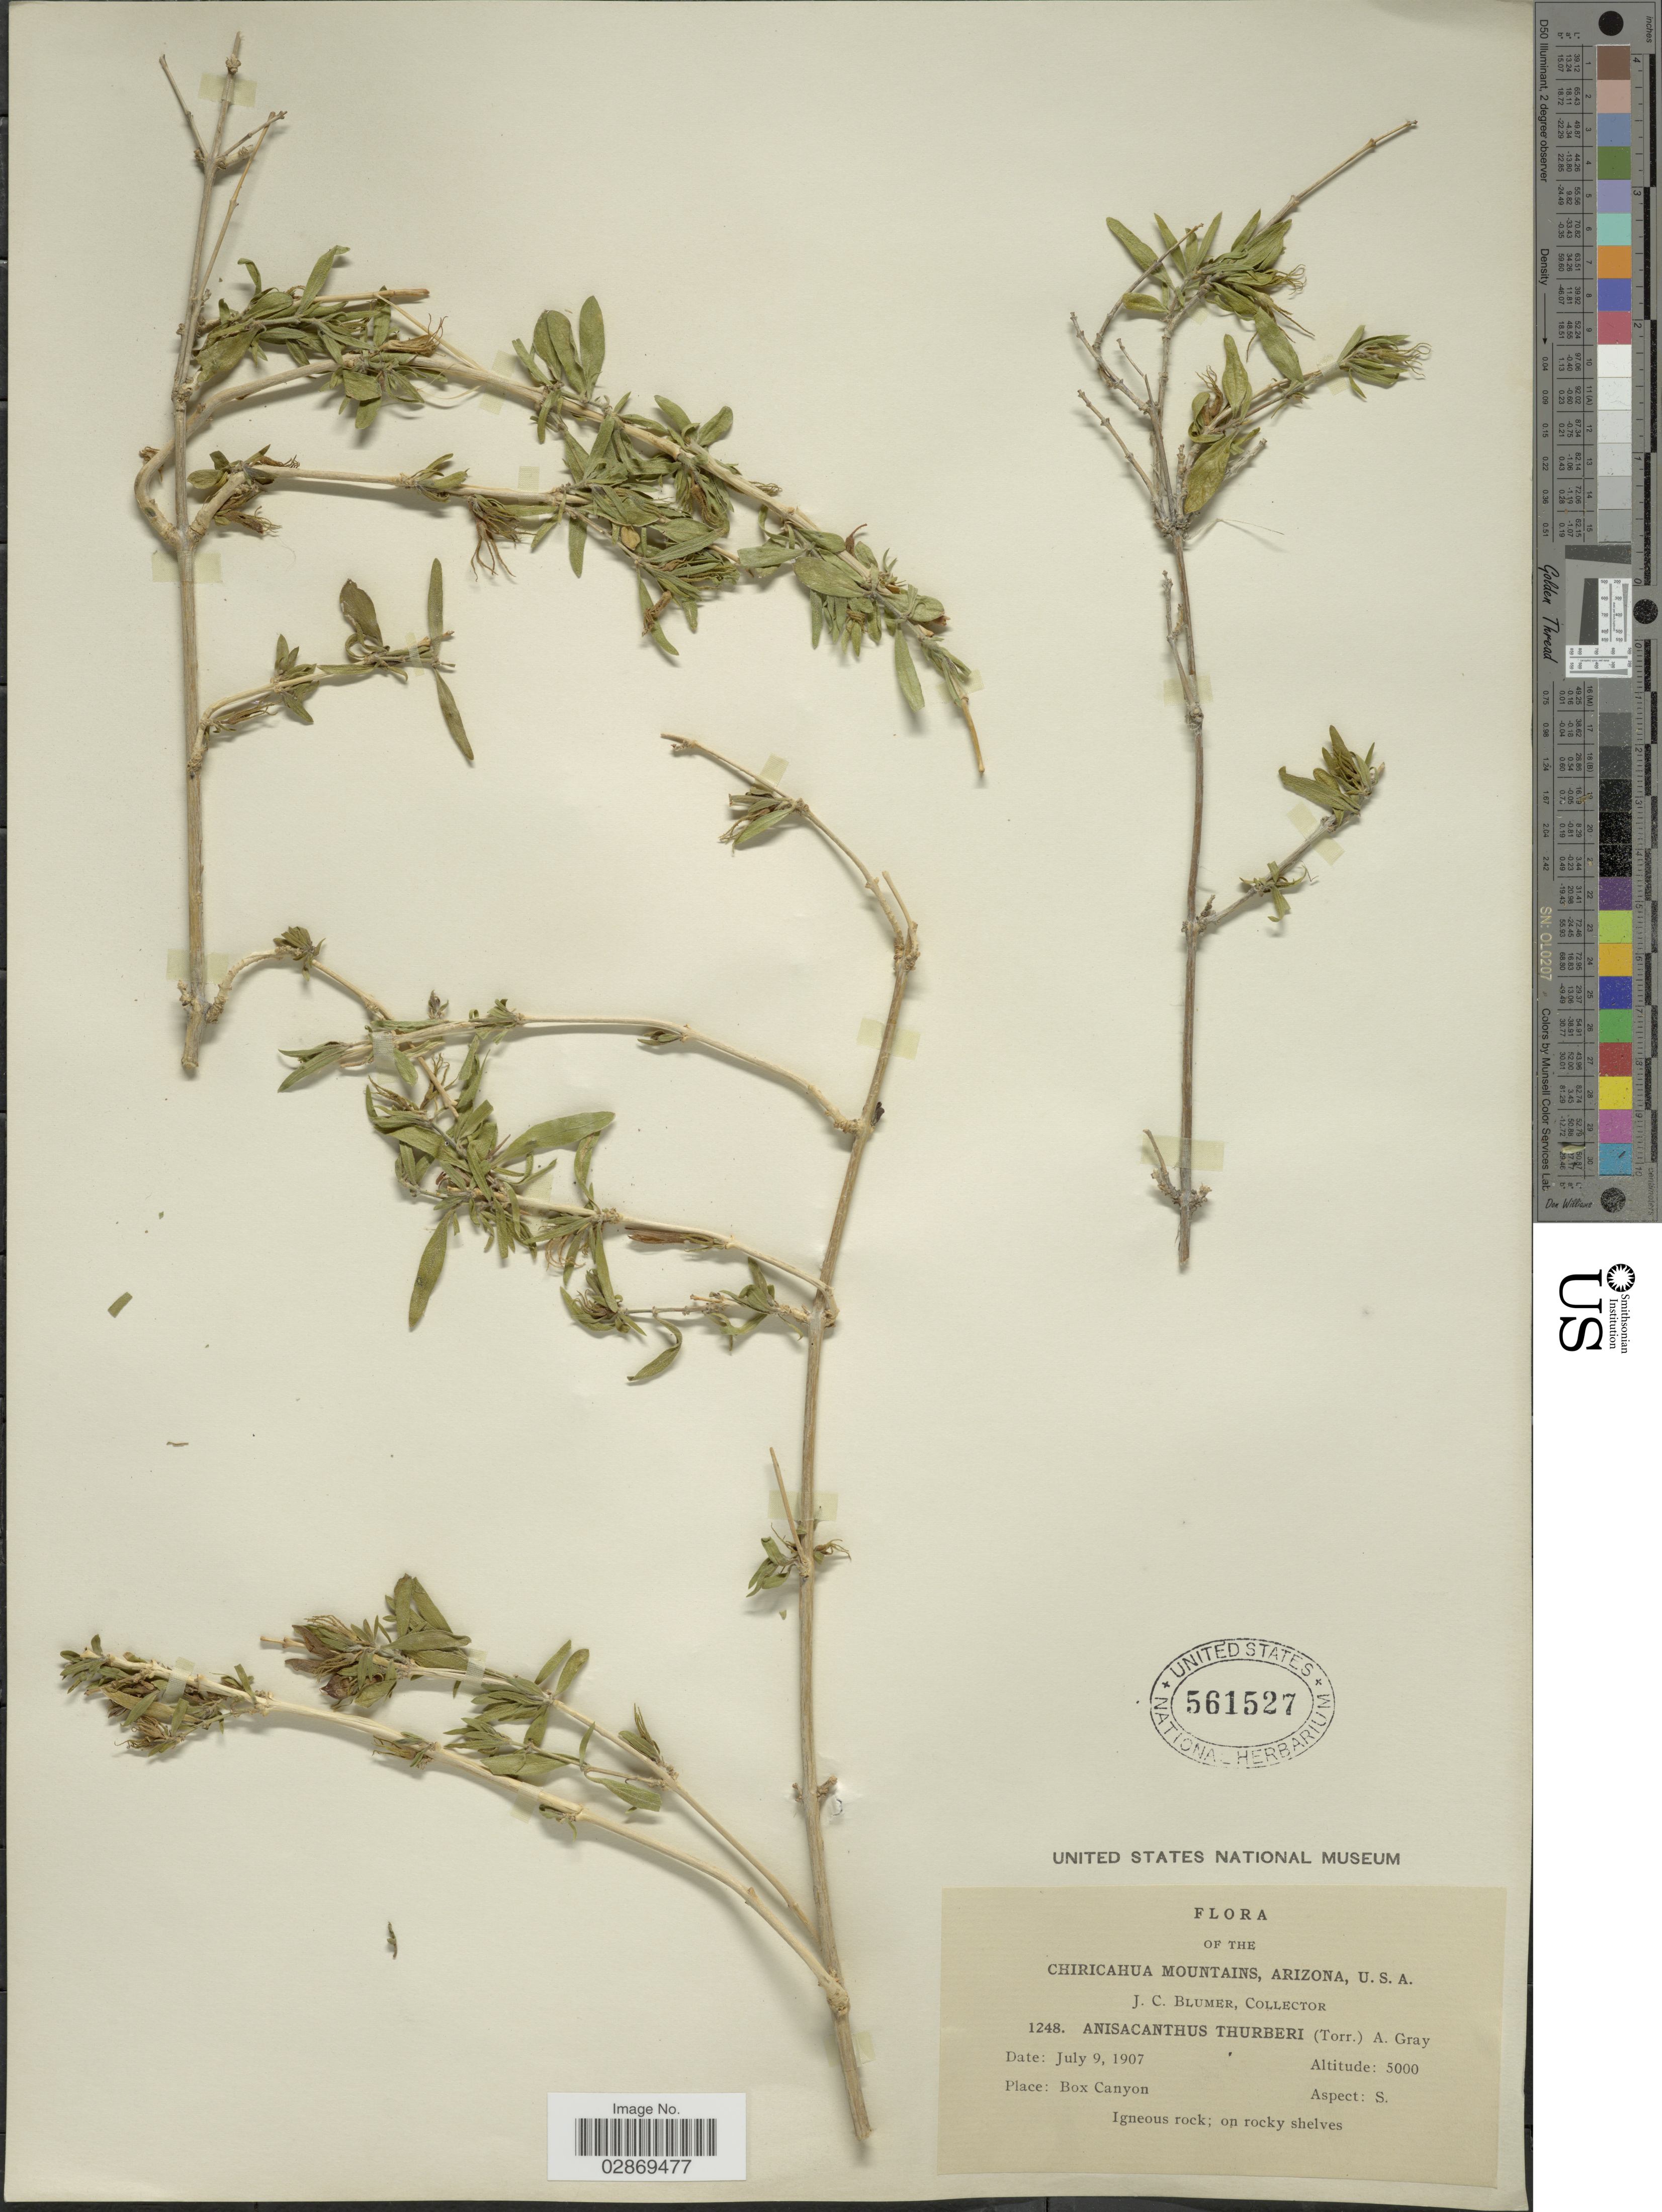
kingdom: Plantae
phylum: Tracheophyta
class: Magnoliopsida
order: Lamiales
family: Acanthaceae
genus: Anisacanthus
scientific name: Anisacanthus thurberi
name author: (Torr.) A. Gray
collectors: J. C. Blumer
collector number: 1248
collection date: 1907-07-09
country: United States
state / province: Arizona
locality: Chiricahua Mountains, Box Canyon.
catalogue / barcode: US 561527